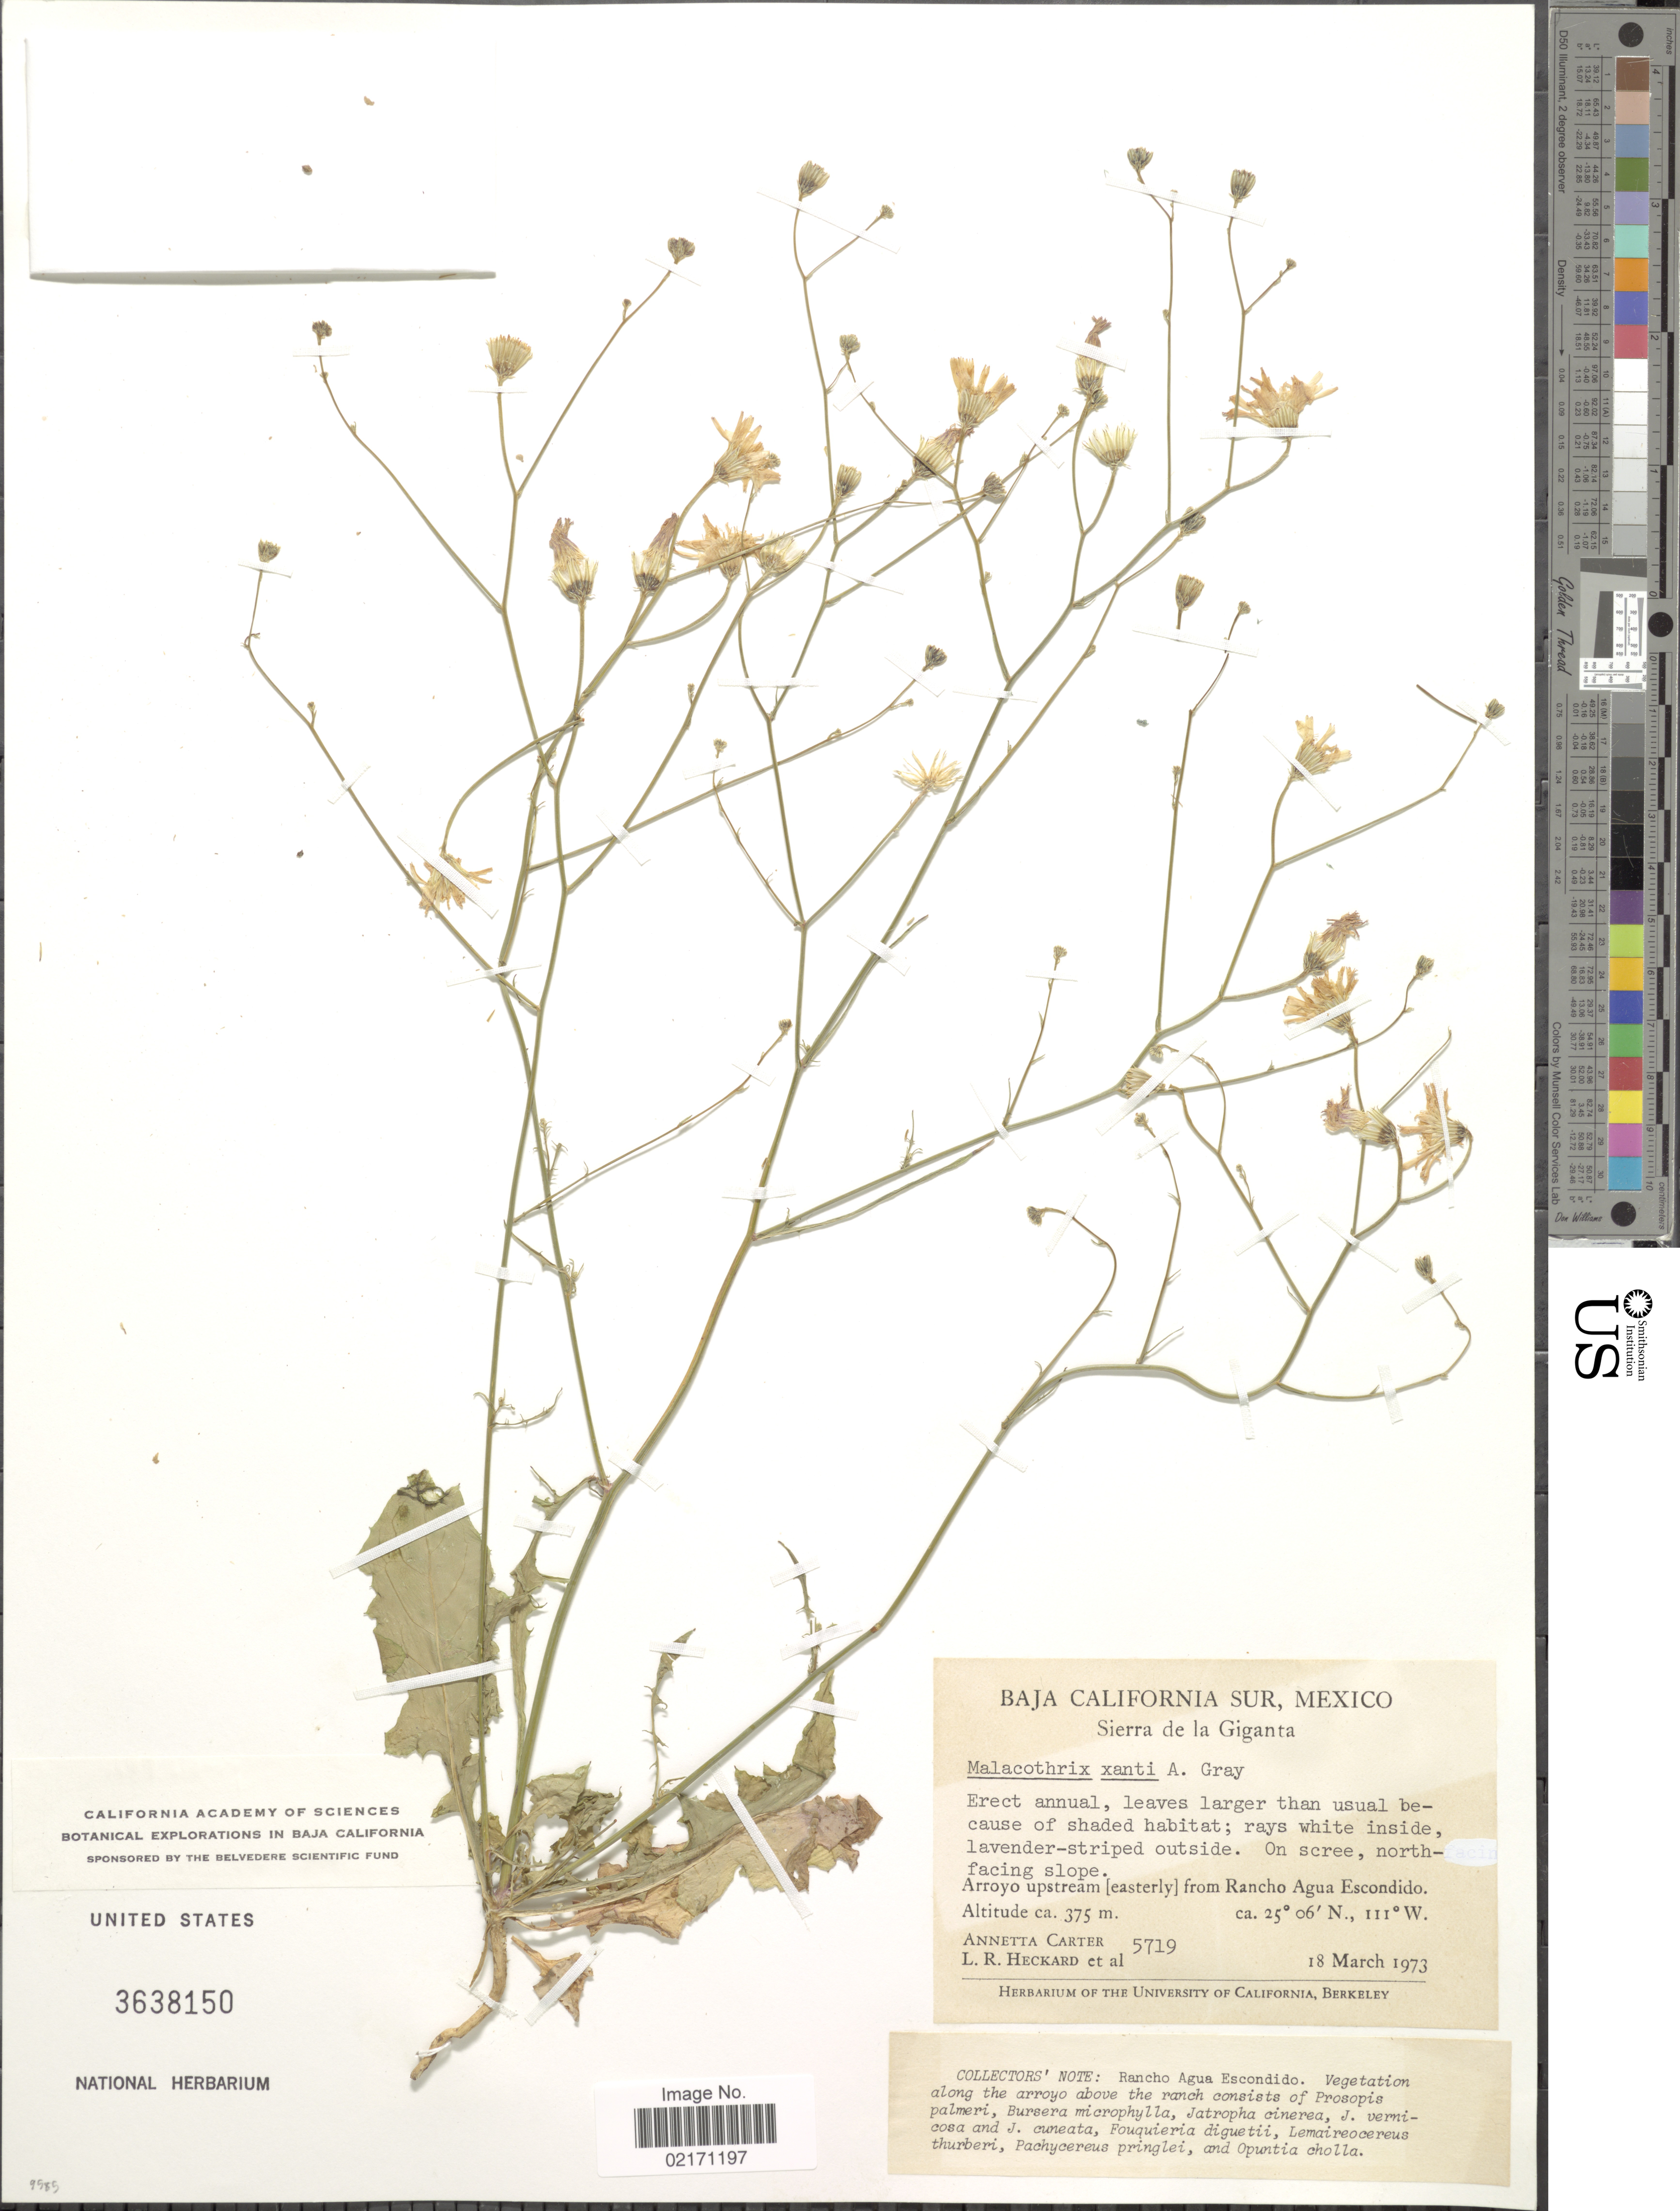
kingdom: Plantae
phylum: Tracheophyta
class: Magnoliopsida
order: Asterales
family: Asteraceae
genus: Malacothrix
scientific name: Malacothrix xantii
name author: A. Gray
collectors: A. M. Carter, L. R. Heckard & et al.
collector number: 5719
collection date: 1973-03-18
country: Mexico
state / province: Baja California Sur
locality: Sierra de la Giganta, Arroyo upstream 9easterly) from Rancho agua Escondido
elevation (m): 375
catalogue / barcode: US 3638150